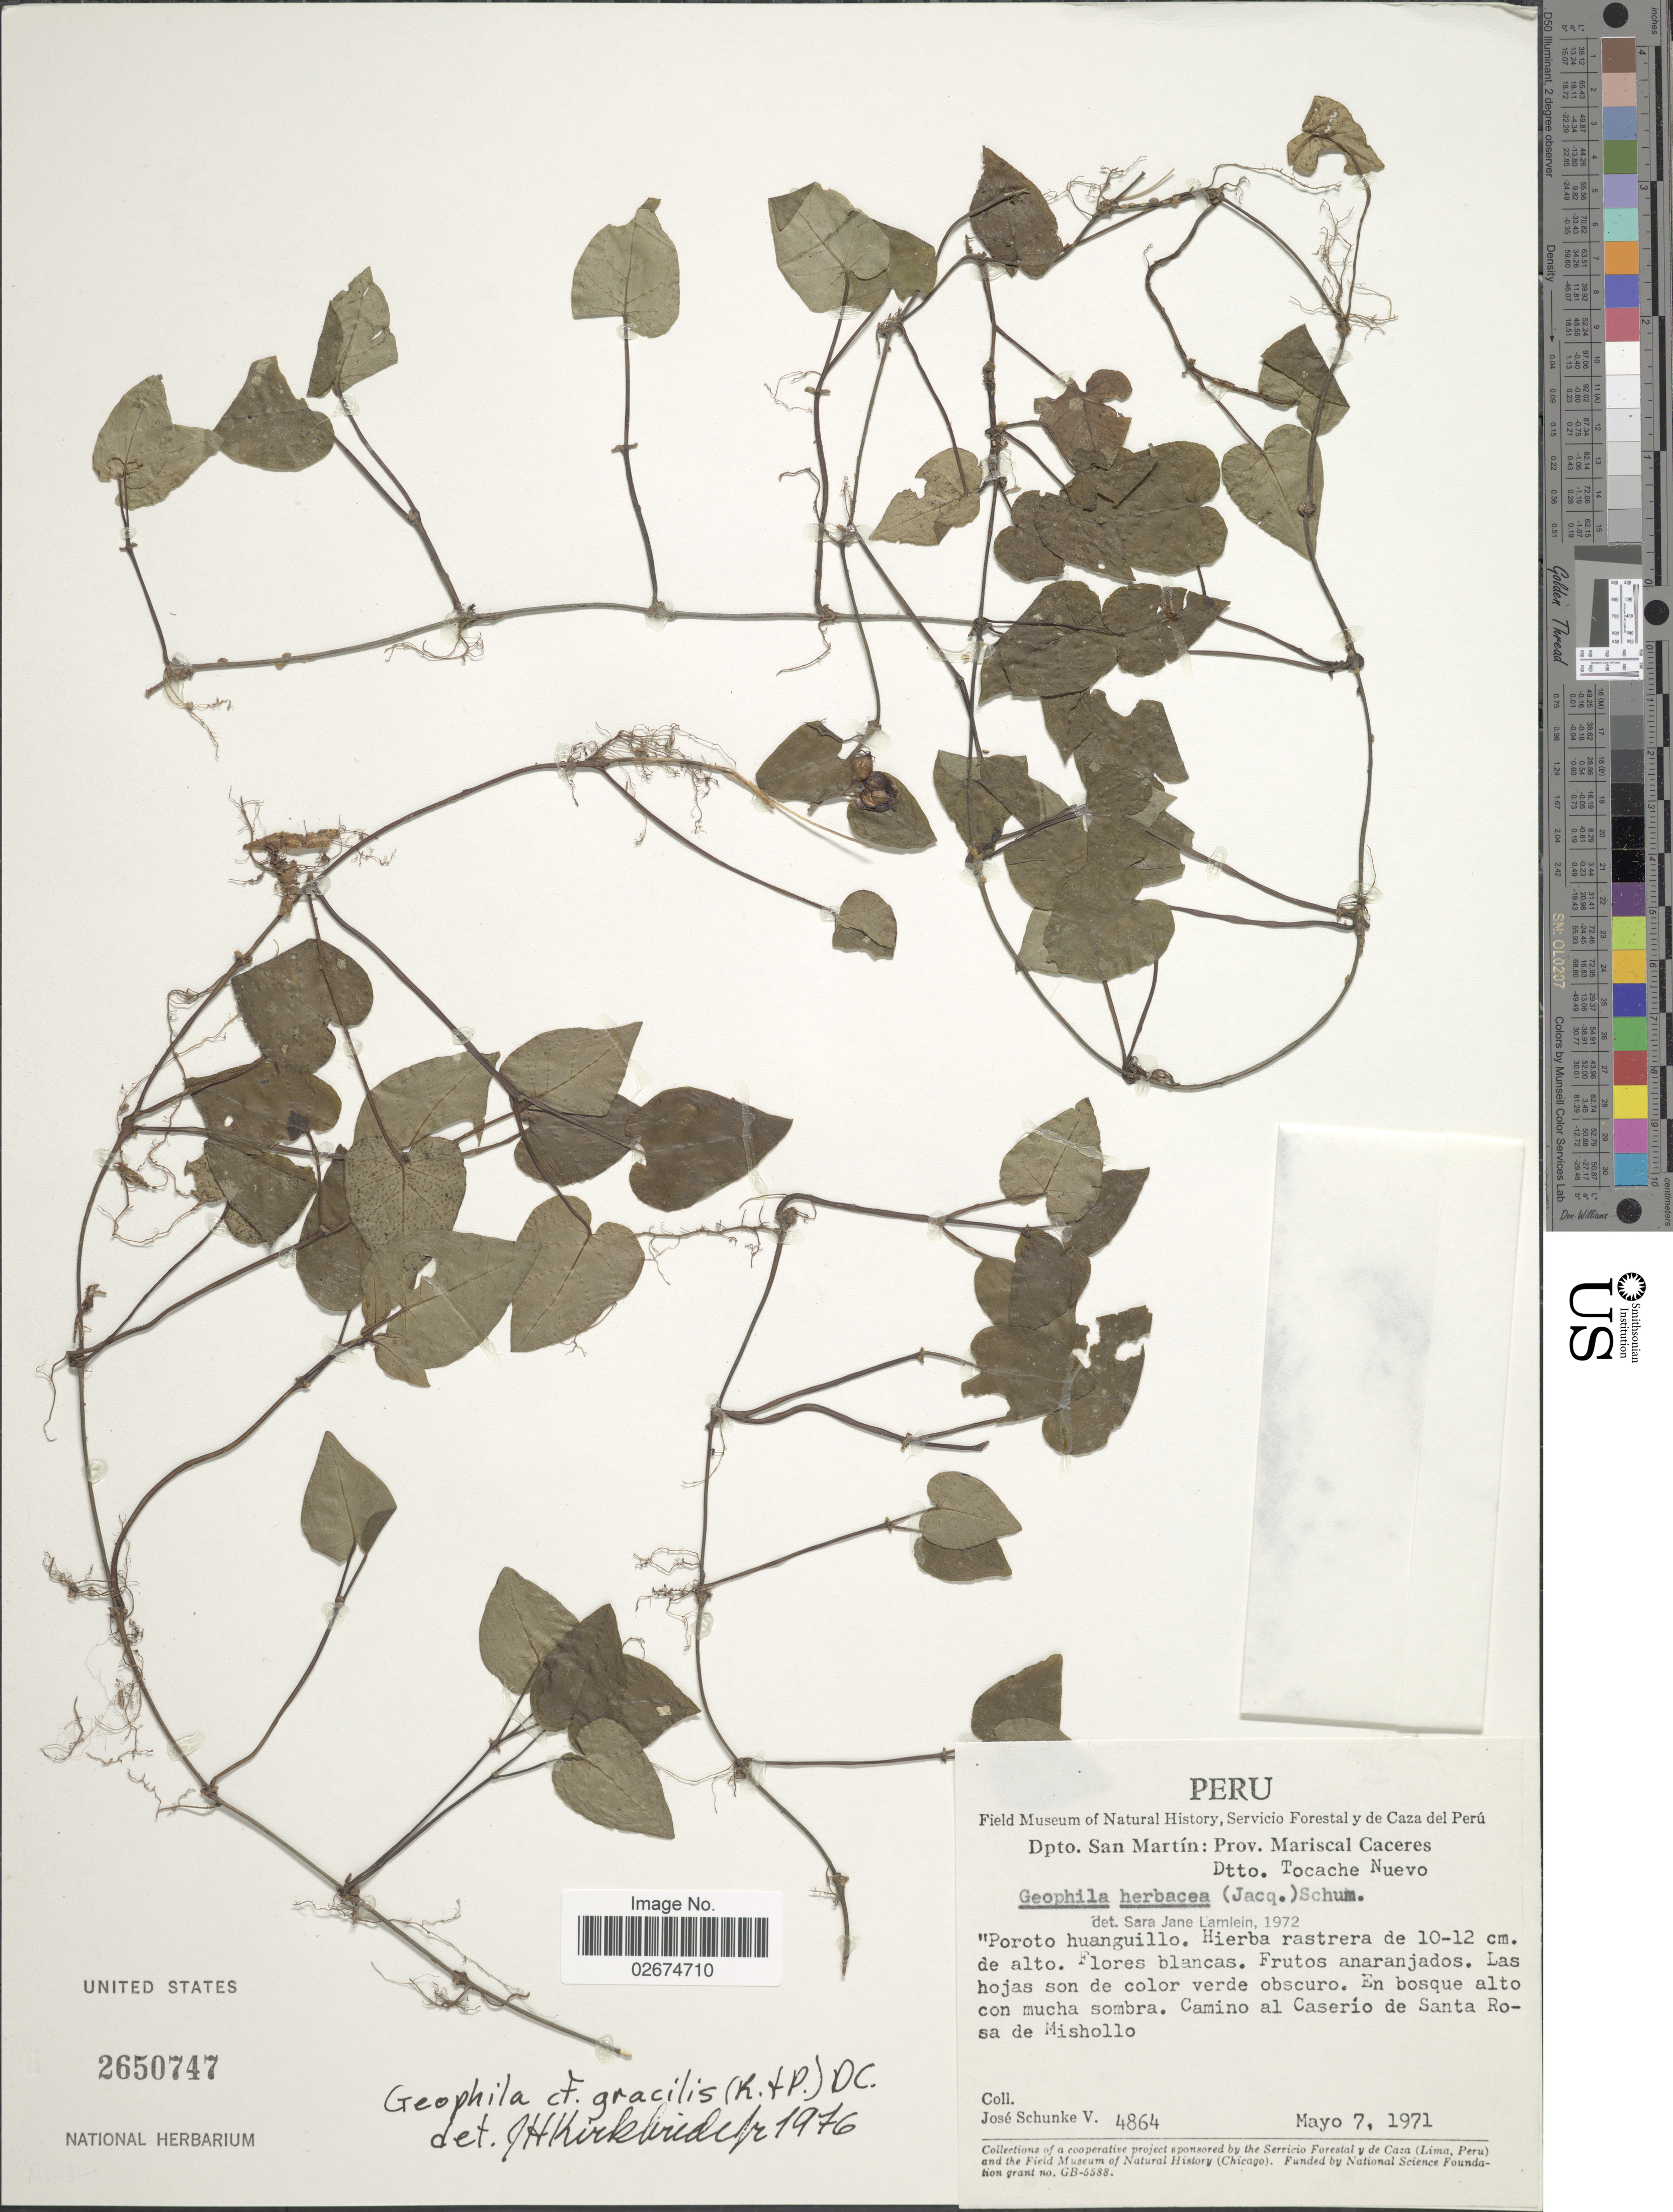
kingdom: Plantae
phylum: Tracheophyta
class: Magnoliopsida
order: Gentianales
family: Rubiaceae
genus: Geophila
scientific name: Geophila gracilis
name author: (Ruiz & Pav.) DC.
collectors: J. Schunke Vigo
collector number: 4864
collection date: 1971-05-07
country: Peru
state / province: San Martín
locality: Prov. Mariscal Caceres, Dtto. Tocache Nuevo, En bosque alto con mucha sobra, Camino al Caserio de Santa Rosa de Mishollo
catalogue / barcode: US 2650747